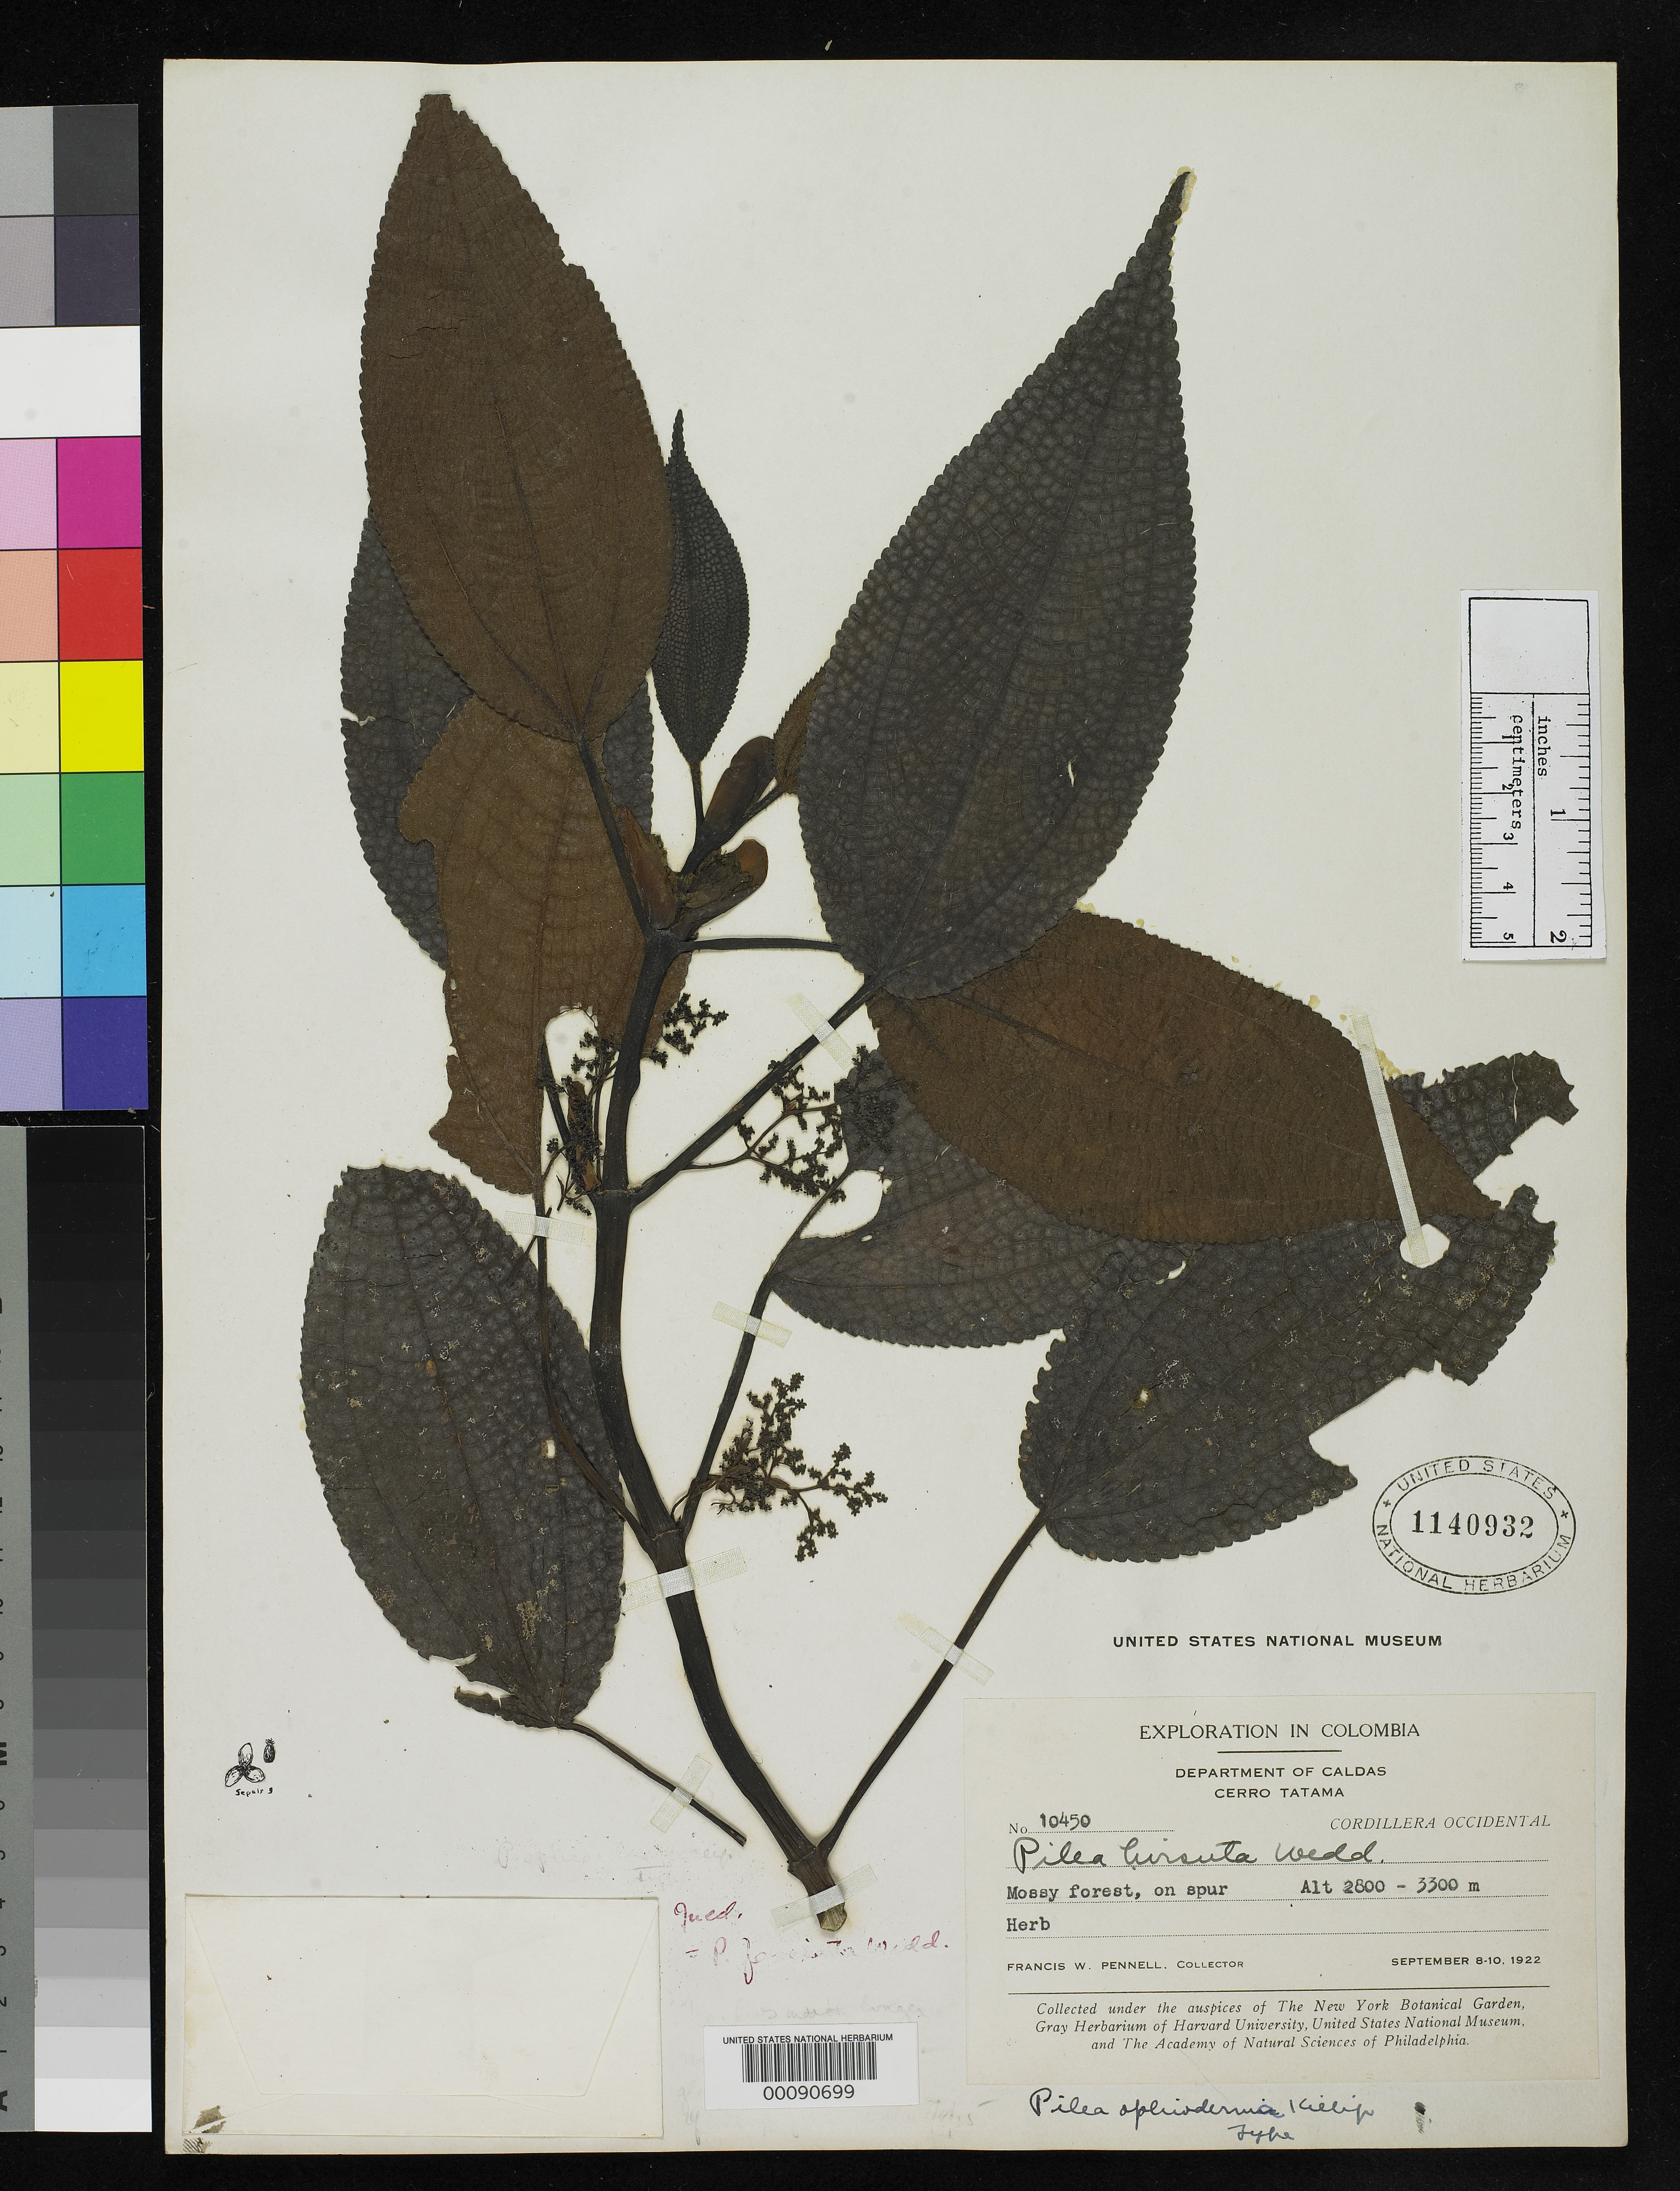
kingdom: Plantae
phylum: Tracheophyta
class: Magnoliopsida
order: Rosales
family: Urticaceae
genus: Pilea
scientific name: Pilea ophioderma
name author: Killip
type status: Holotype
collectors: F. W. Pennell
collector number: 10450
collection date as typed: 08 Sep 1922 to 10 Sep 1922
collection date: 1922-09-08/1922-09-10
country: Colombia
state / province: Caldas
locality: Cerro Tatama, Western Cordillera.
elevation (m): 2800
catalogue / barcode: US 1140932